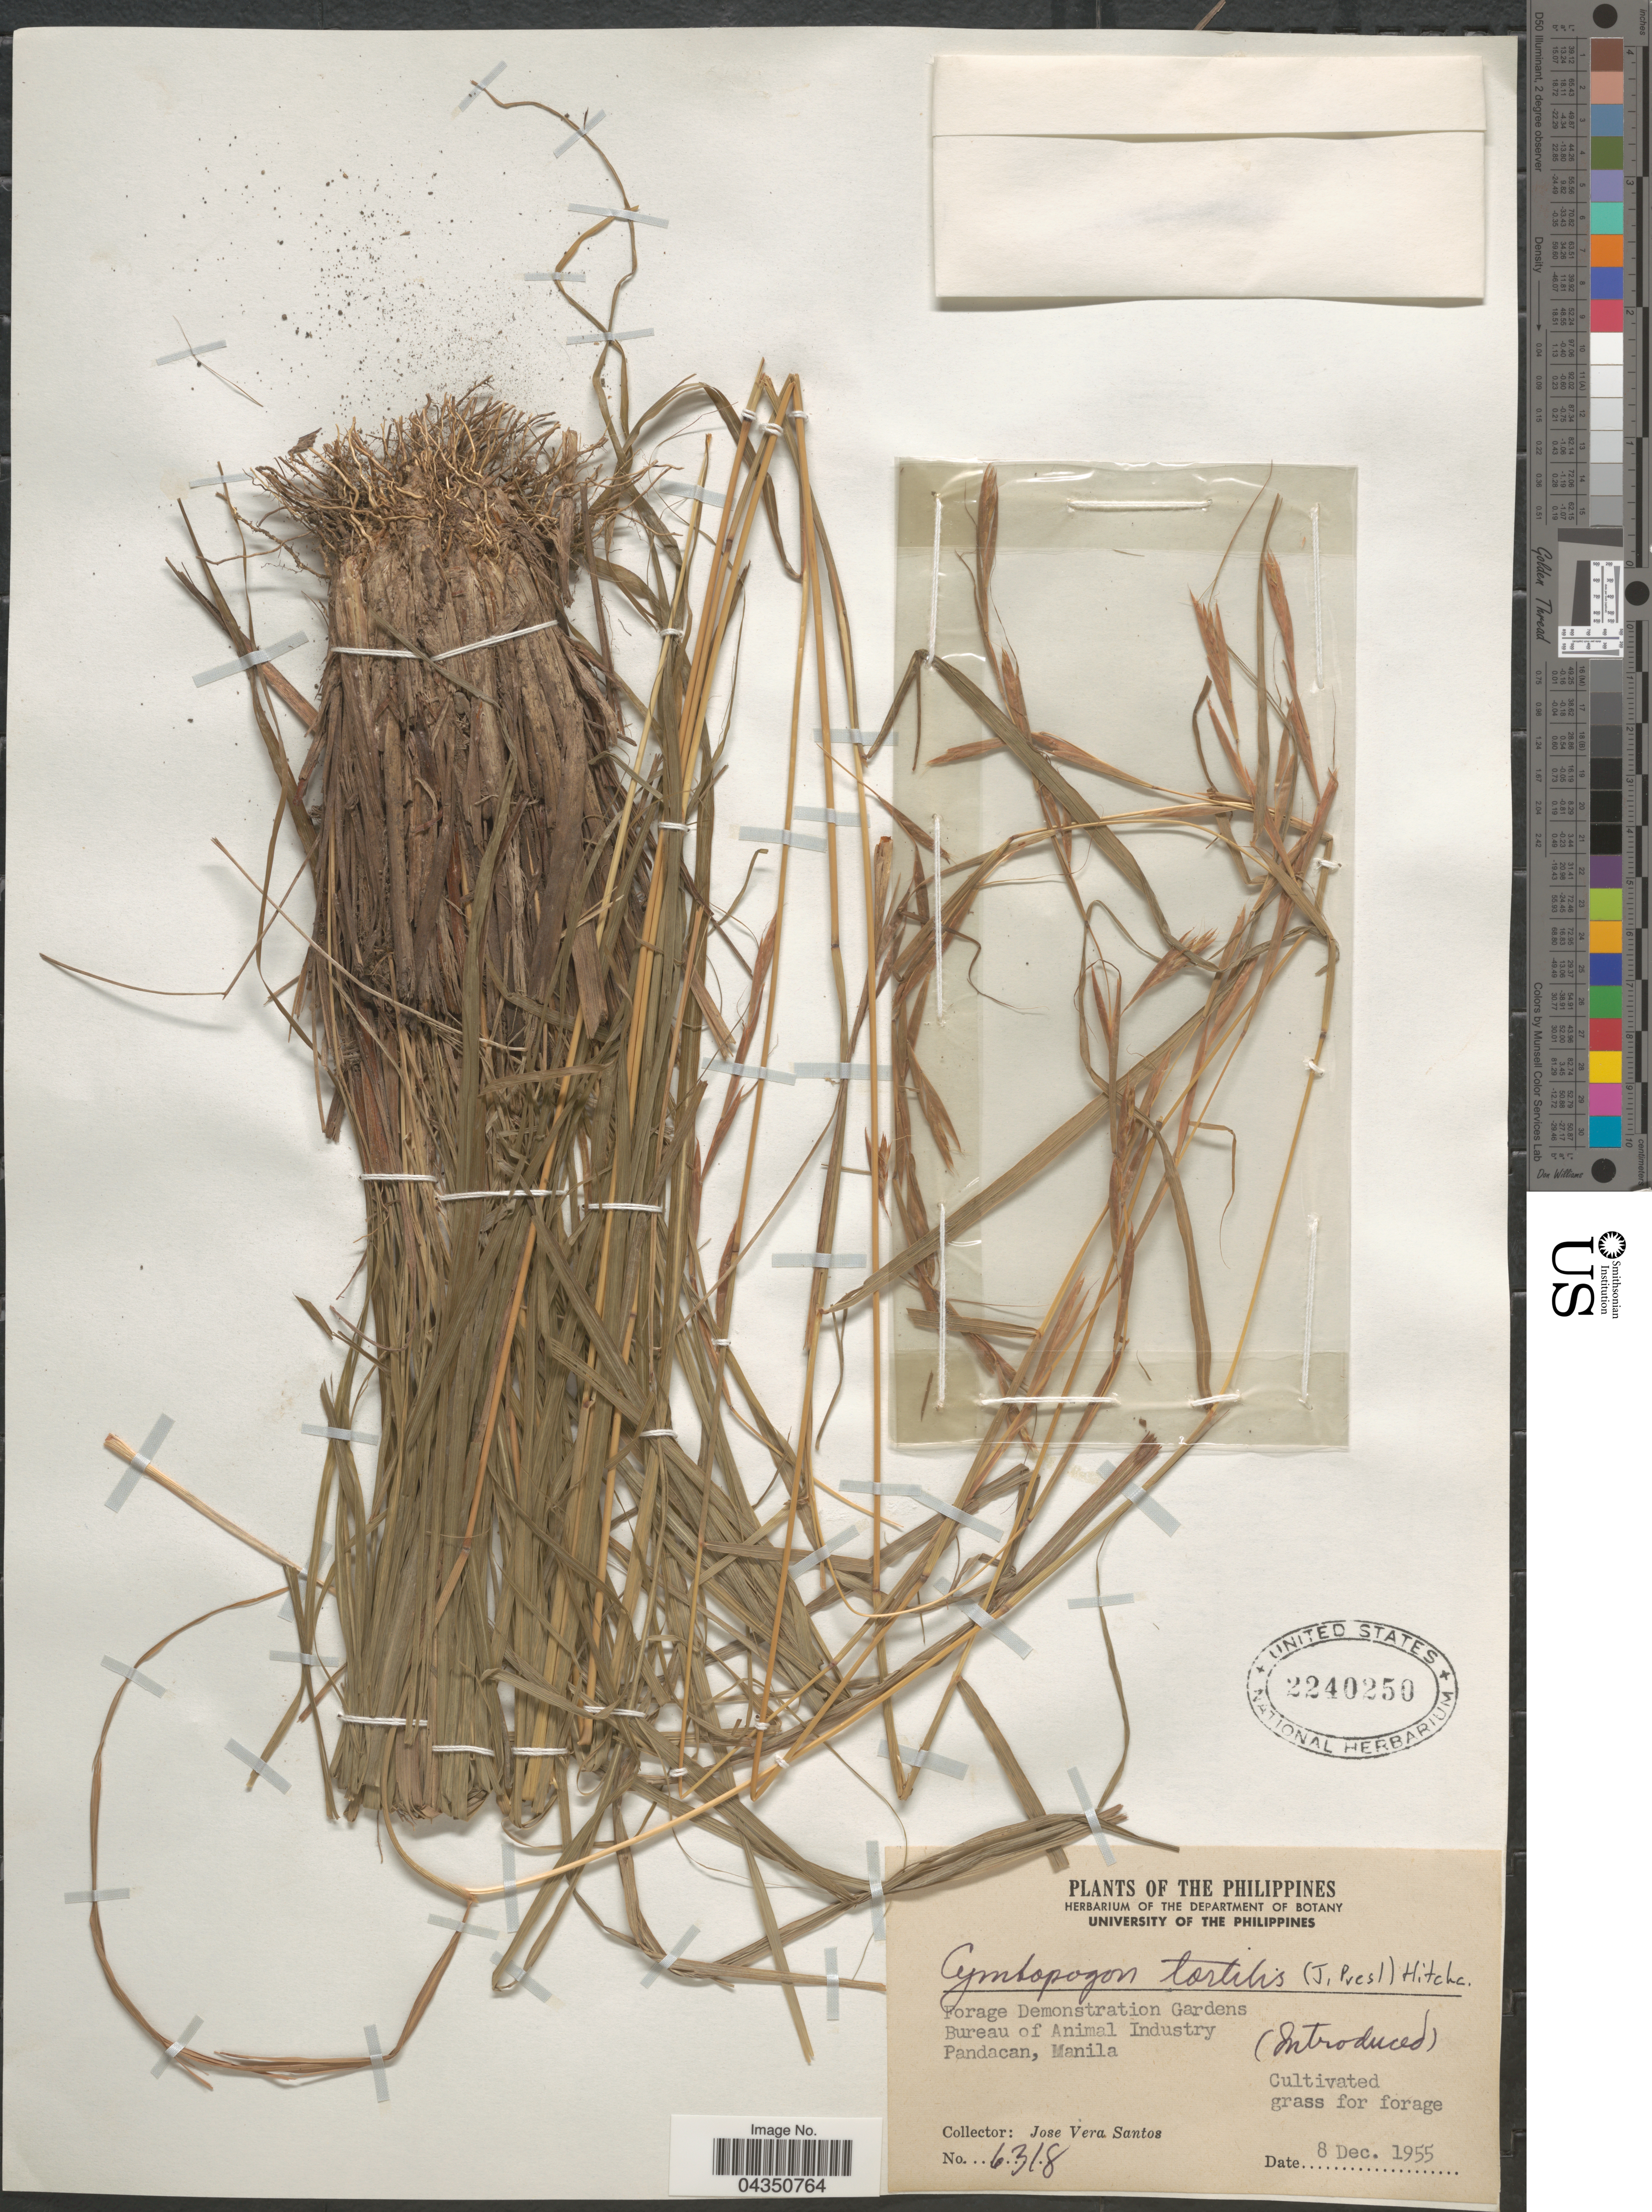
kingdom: Plantae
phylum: Tracheophyta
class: Liliopsida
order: Poales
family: Poaceae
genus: Cymbopogon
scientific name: Cymbopogon tortilis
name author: (J. Presl) A. Camus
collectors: J. V. Santos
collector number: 6318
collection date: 1955-12-08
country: Philippines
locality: Forage Demonstration Gardens. Bureau of Animal Industry Pandacan, Manila.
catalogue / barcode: US 2240250